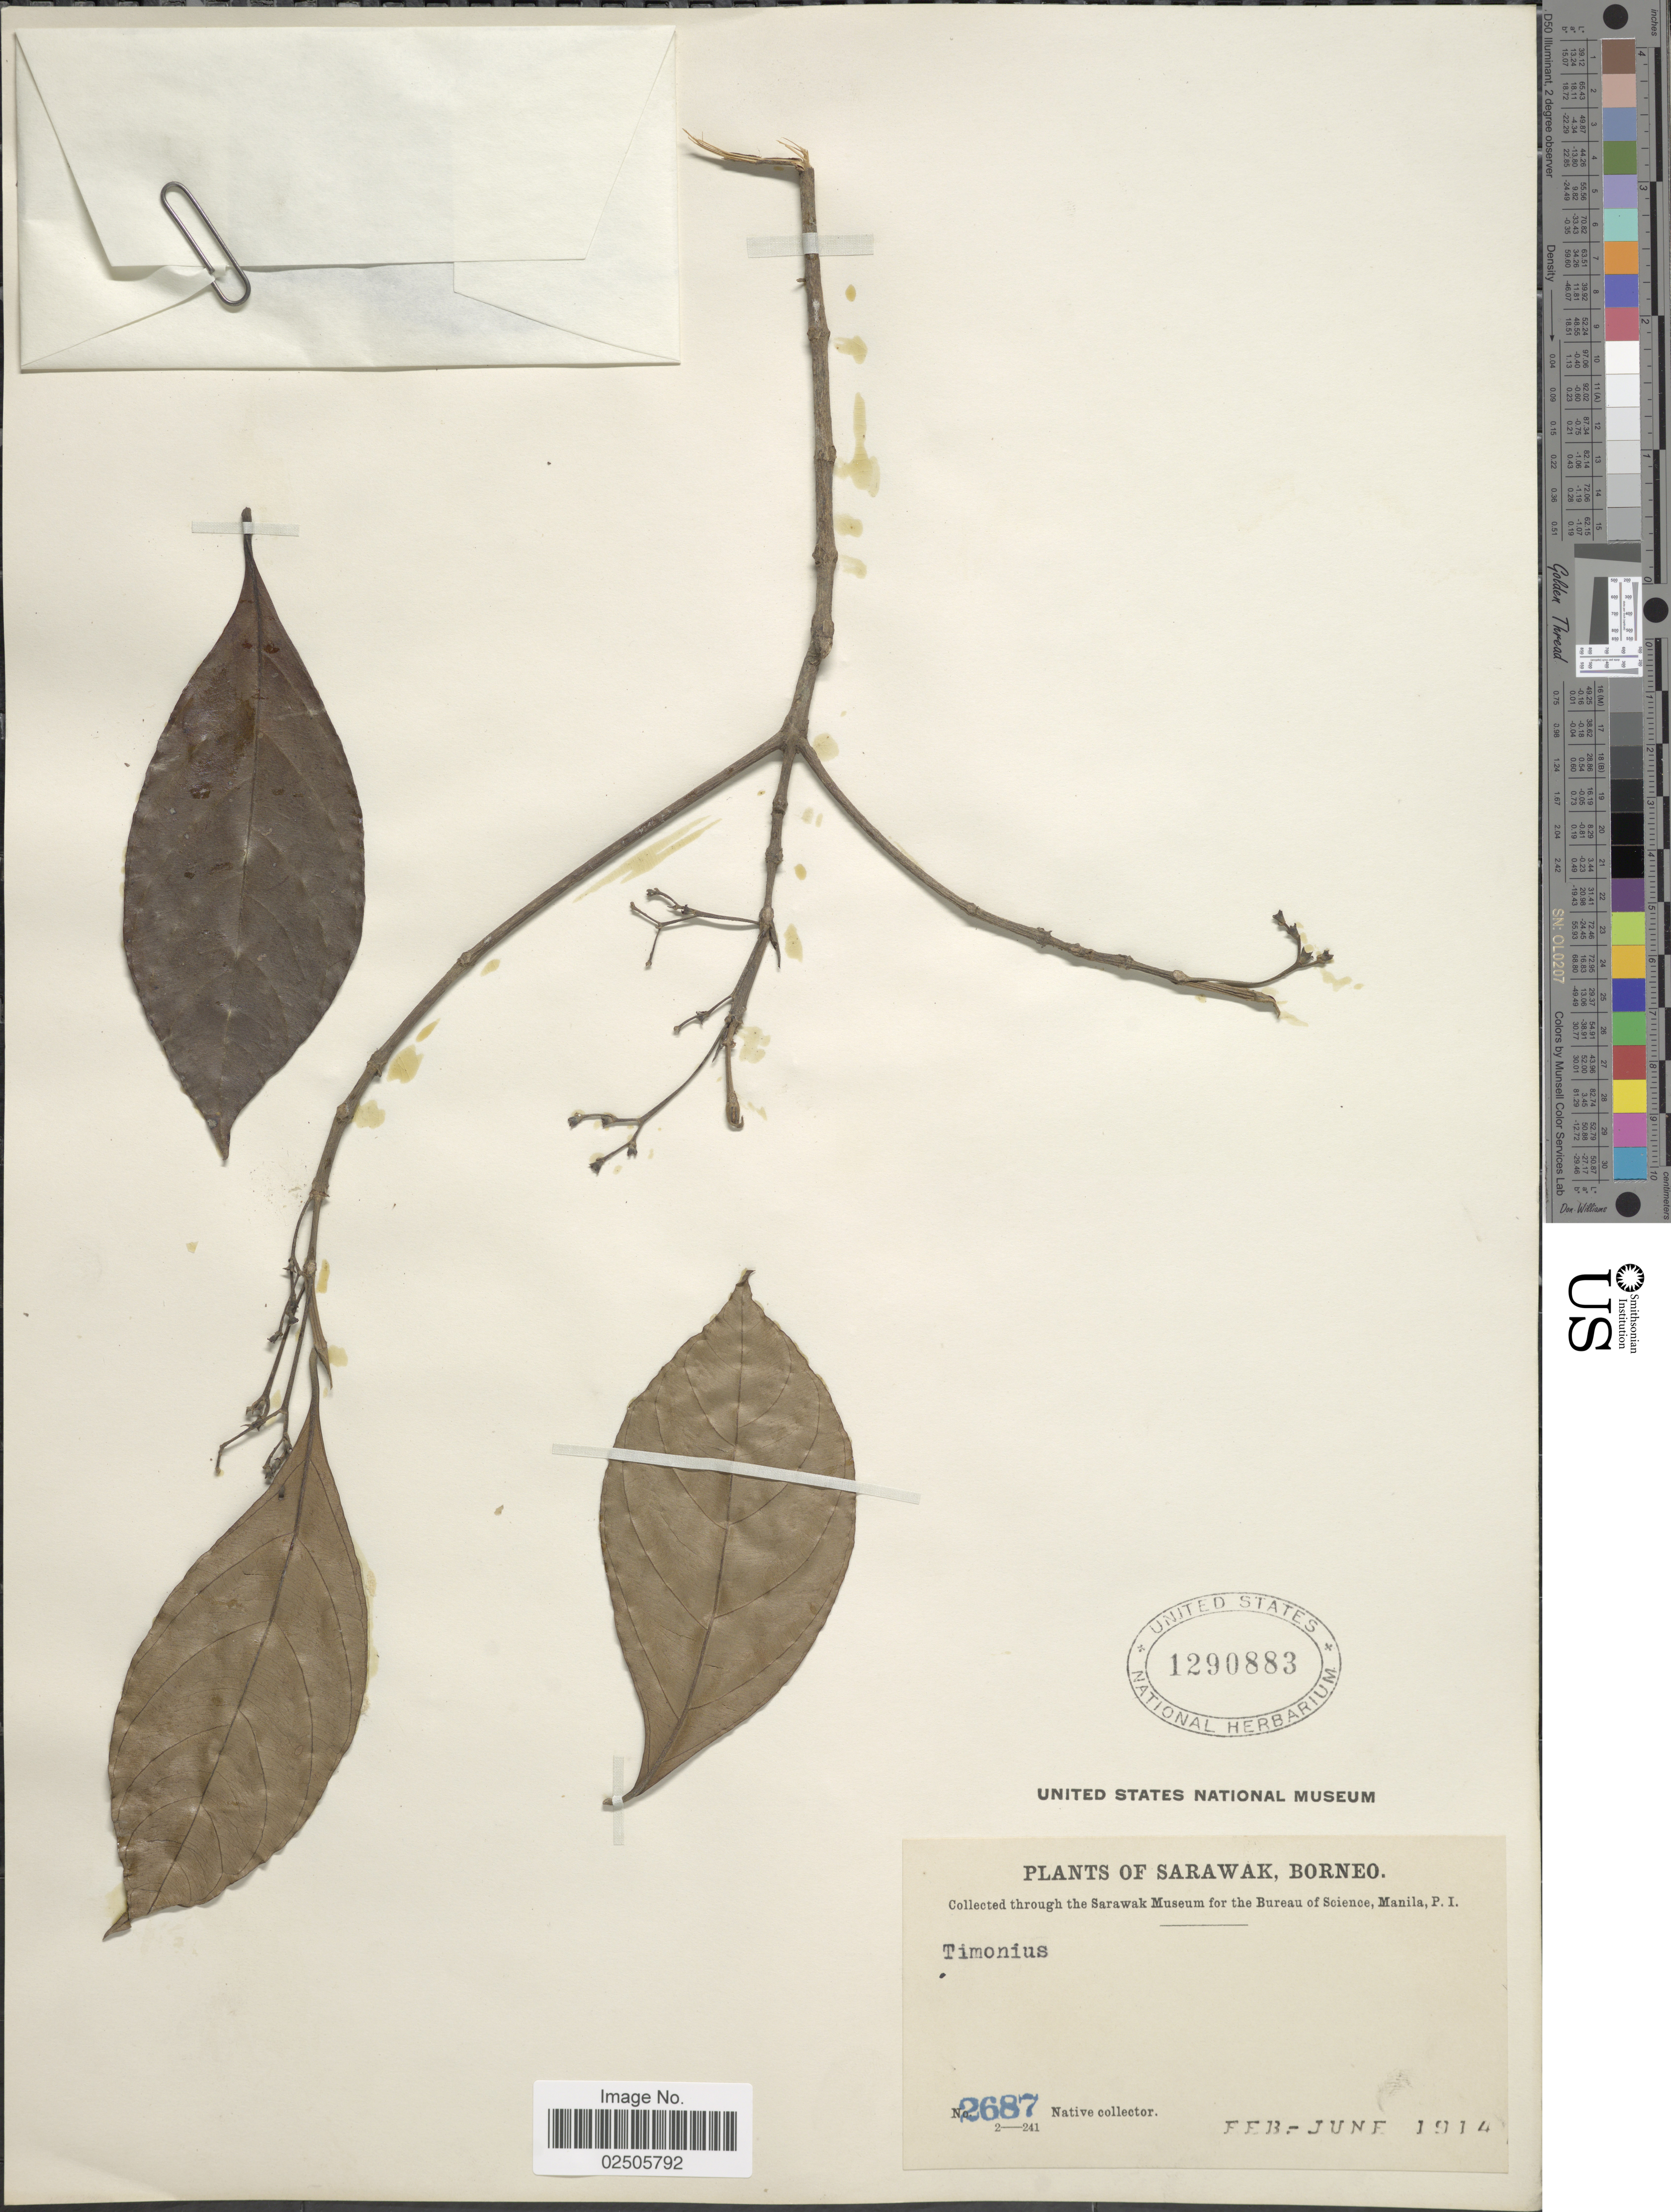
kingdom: Plantae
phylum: Tracheophyta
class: Magnoliopsida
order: Gentianales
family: Rubiaceae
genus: Timonius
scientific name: Timonius sp.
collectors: Native collector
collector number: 2687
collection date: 1914-02/1914-06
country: Malaysia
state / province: Sarawak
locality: Borneo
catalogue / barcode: US 1290883